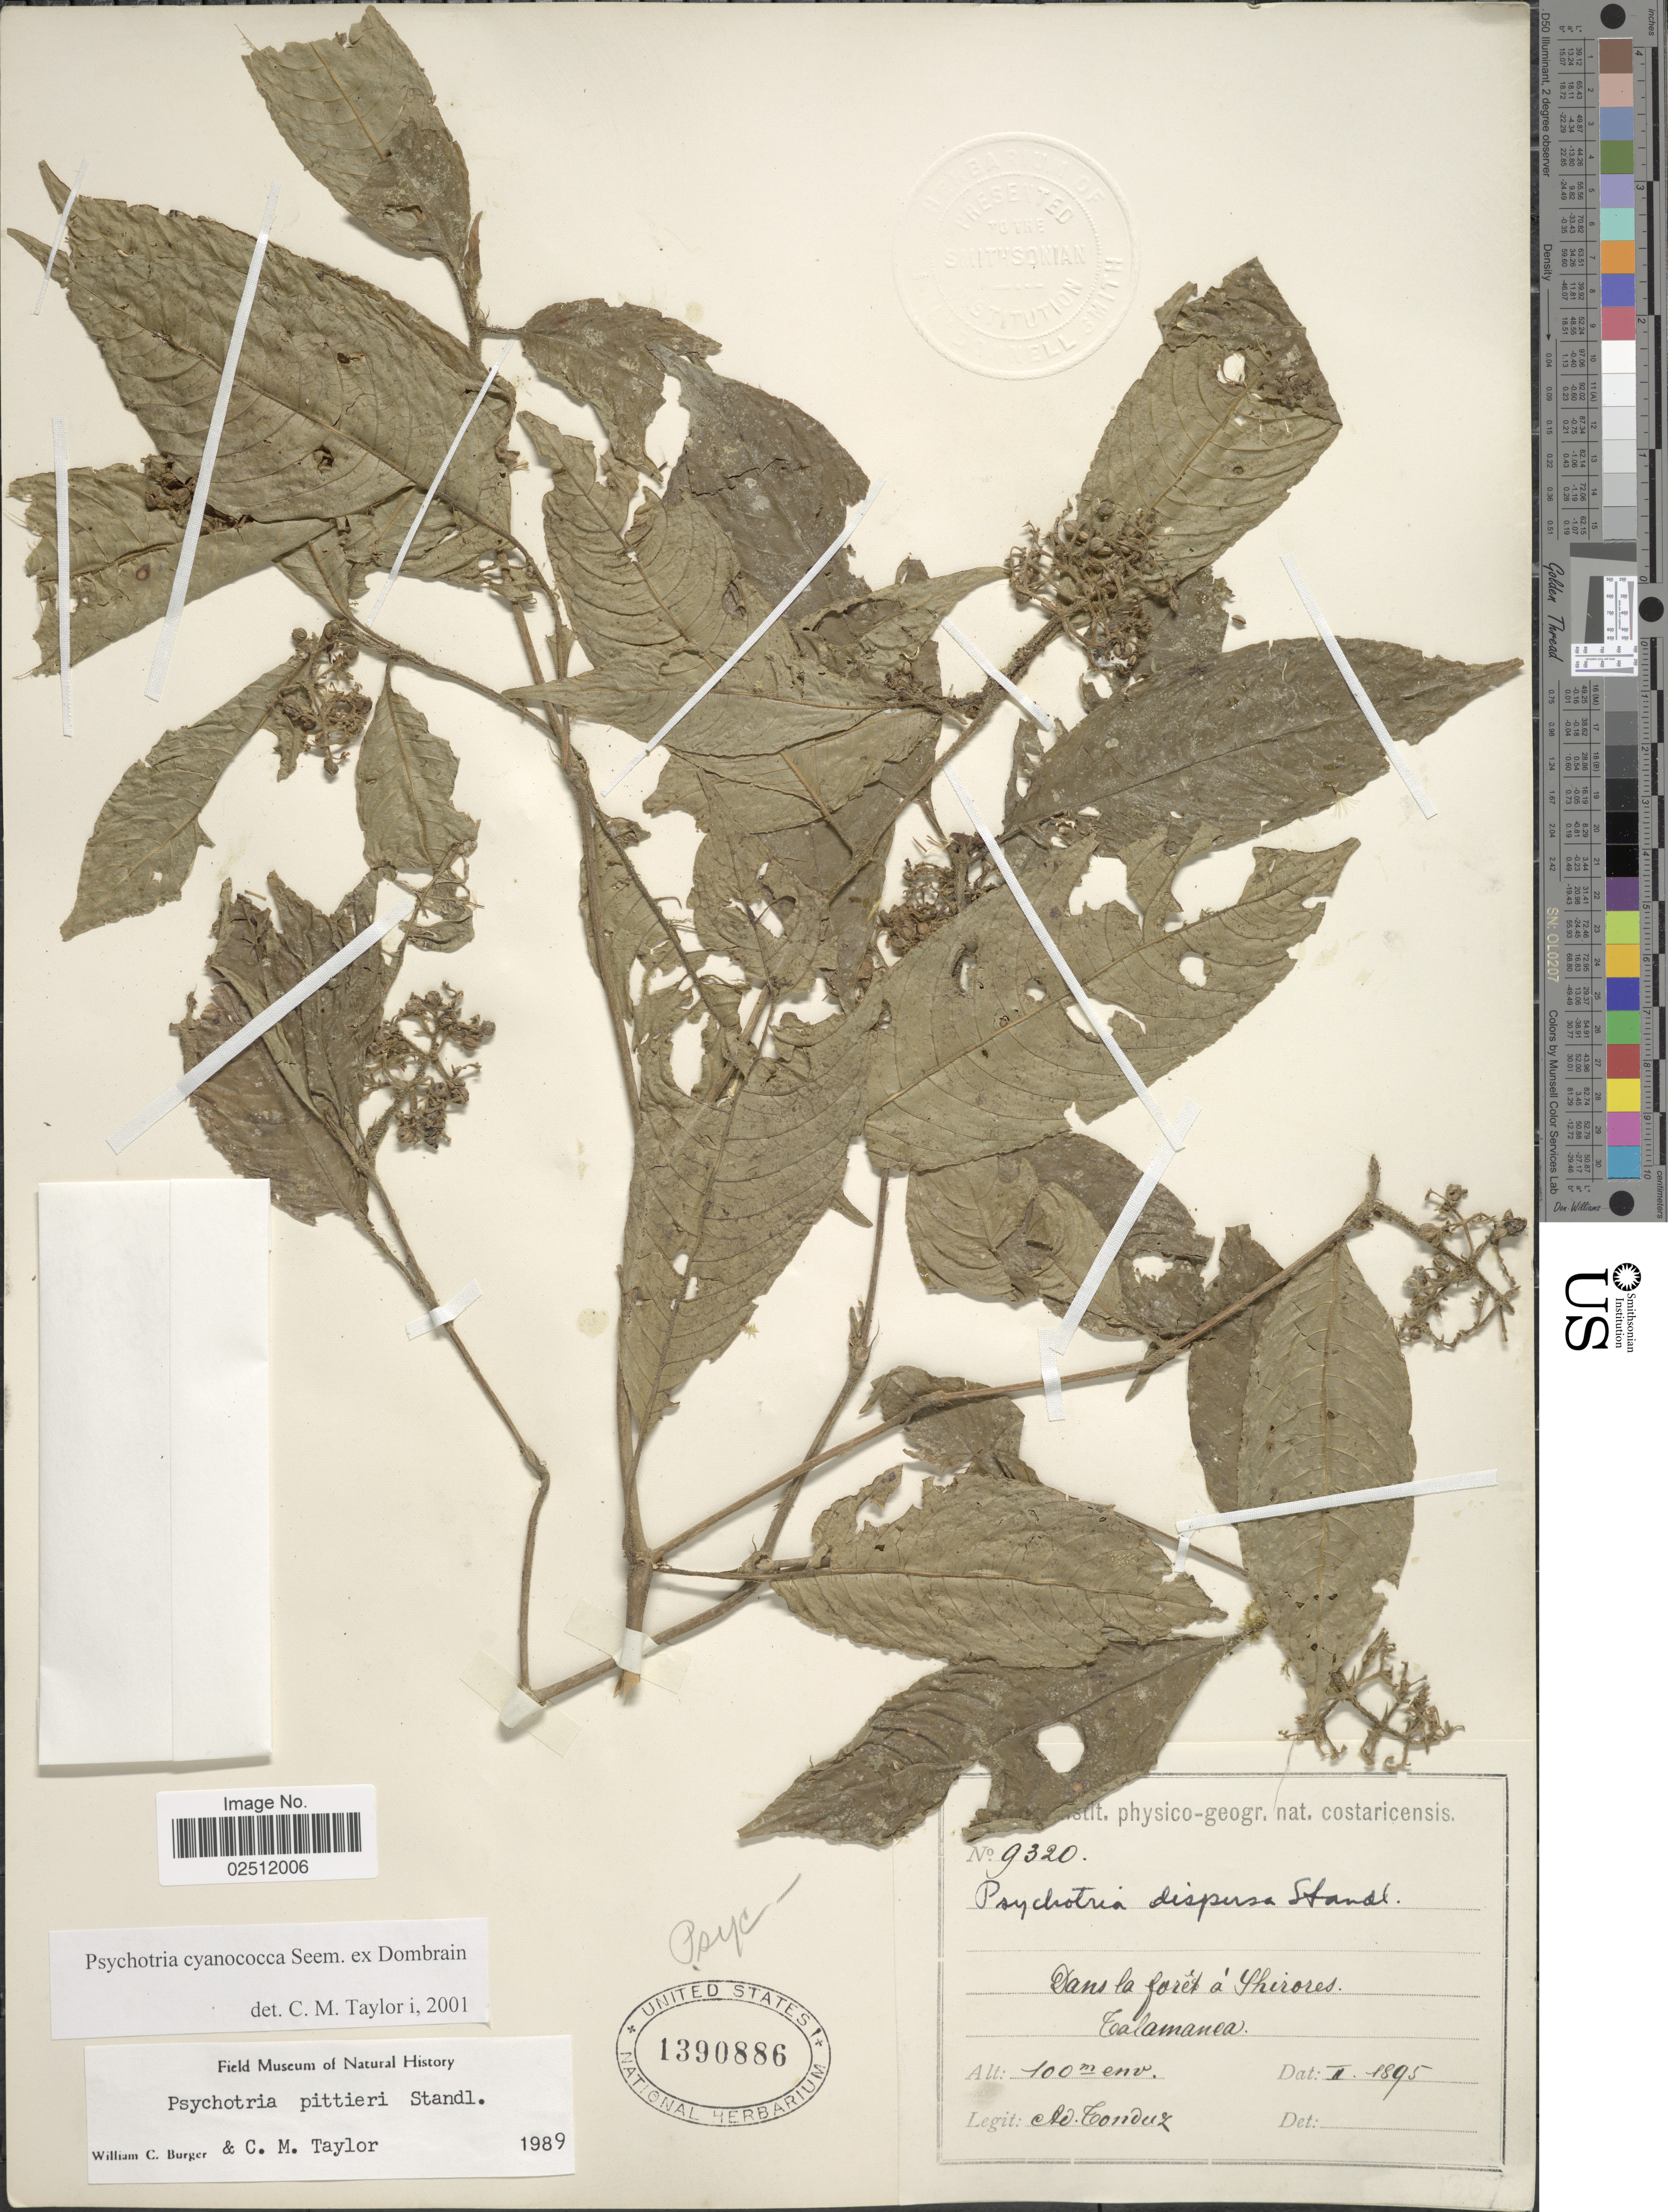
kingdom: Plantae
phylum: Tracheophyta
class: Magnoliopsida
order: Gentianales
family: Rubiaceae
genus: Psychotria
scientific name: Psychotria cyanococca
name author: Seem. ex Dombrain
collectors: A. Tonduz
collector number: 9320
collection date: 1895-02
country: Costa Rica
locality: Dans la forêt á Shirores Talamanca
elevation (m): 100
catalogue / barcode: US 1390886